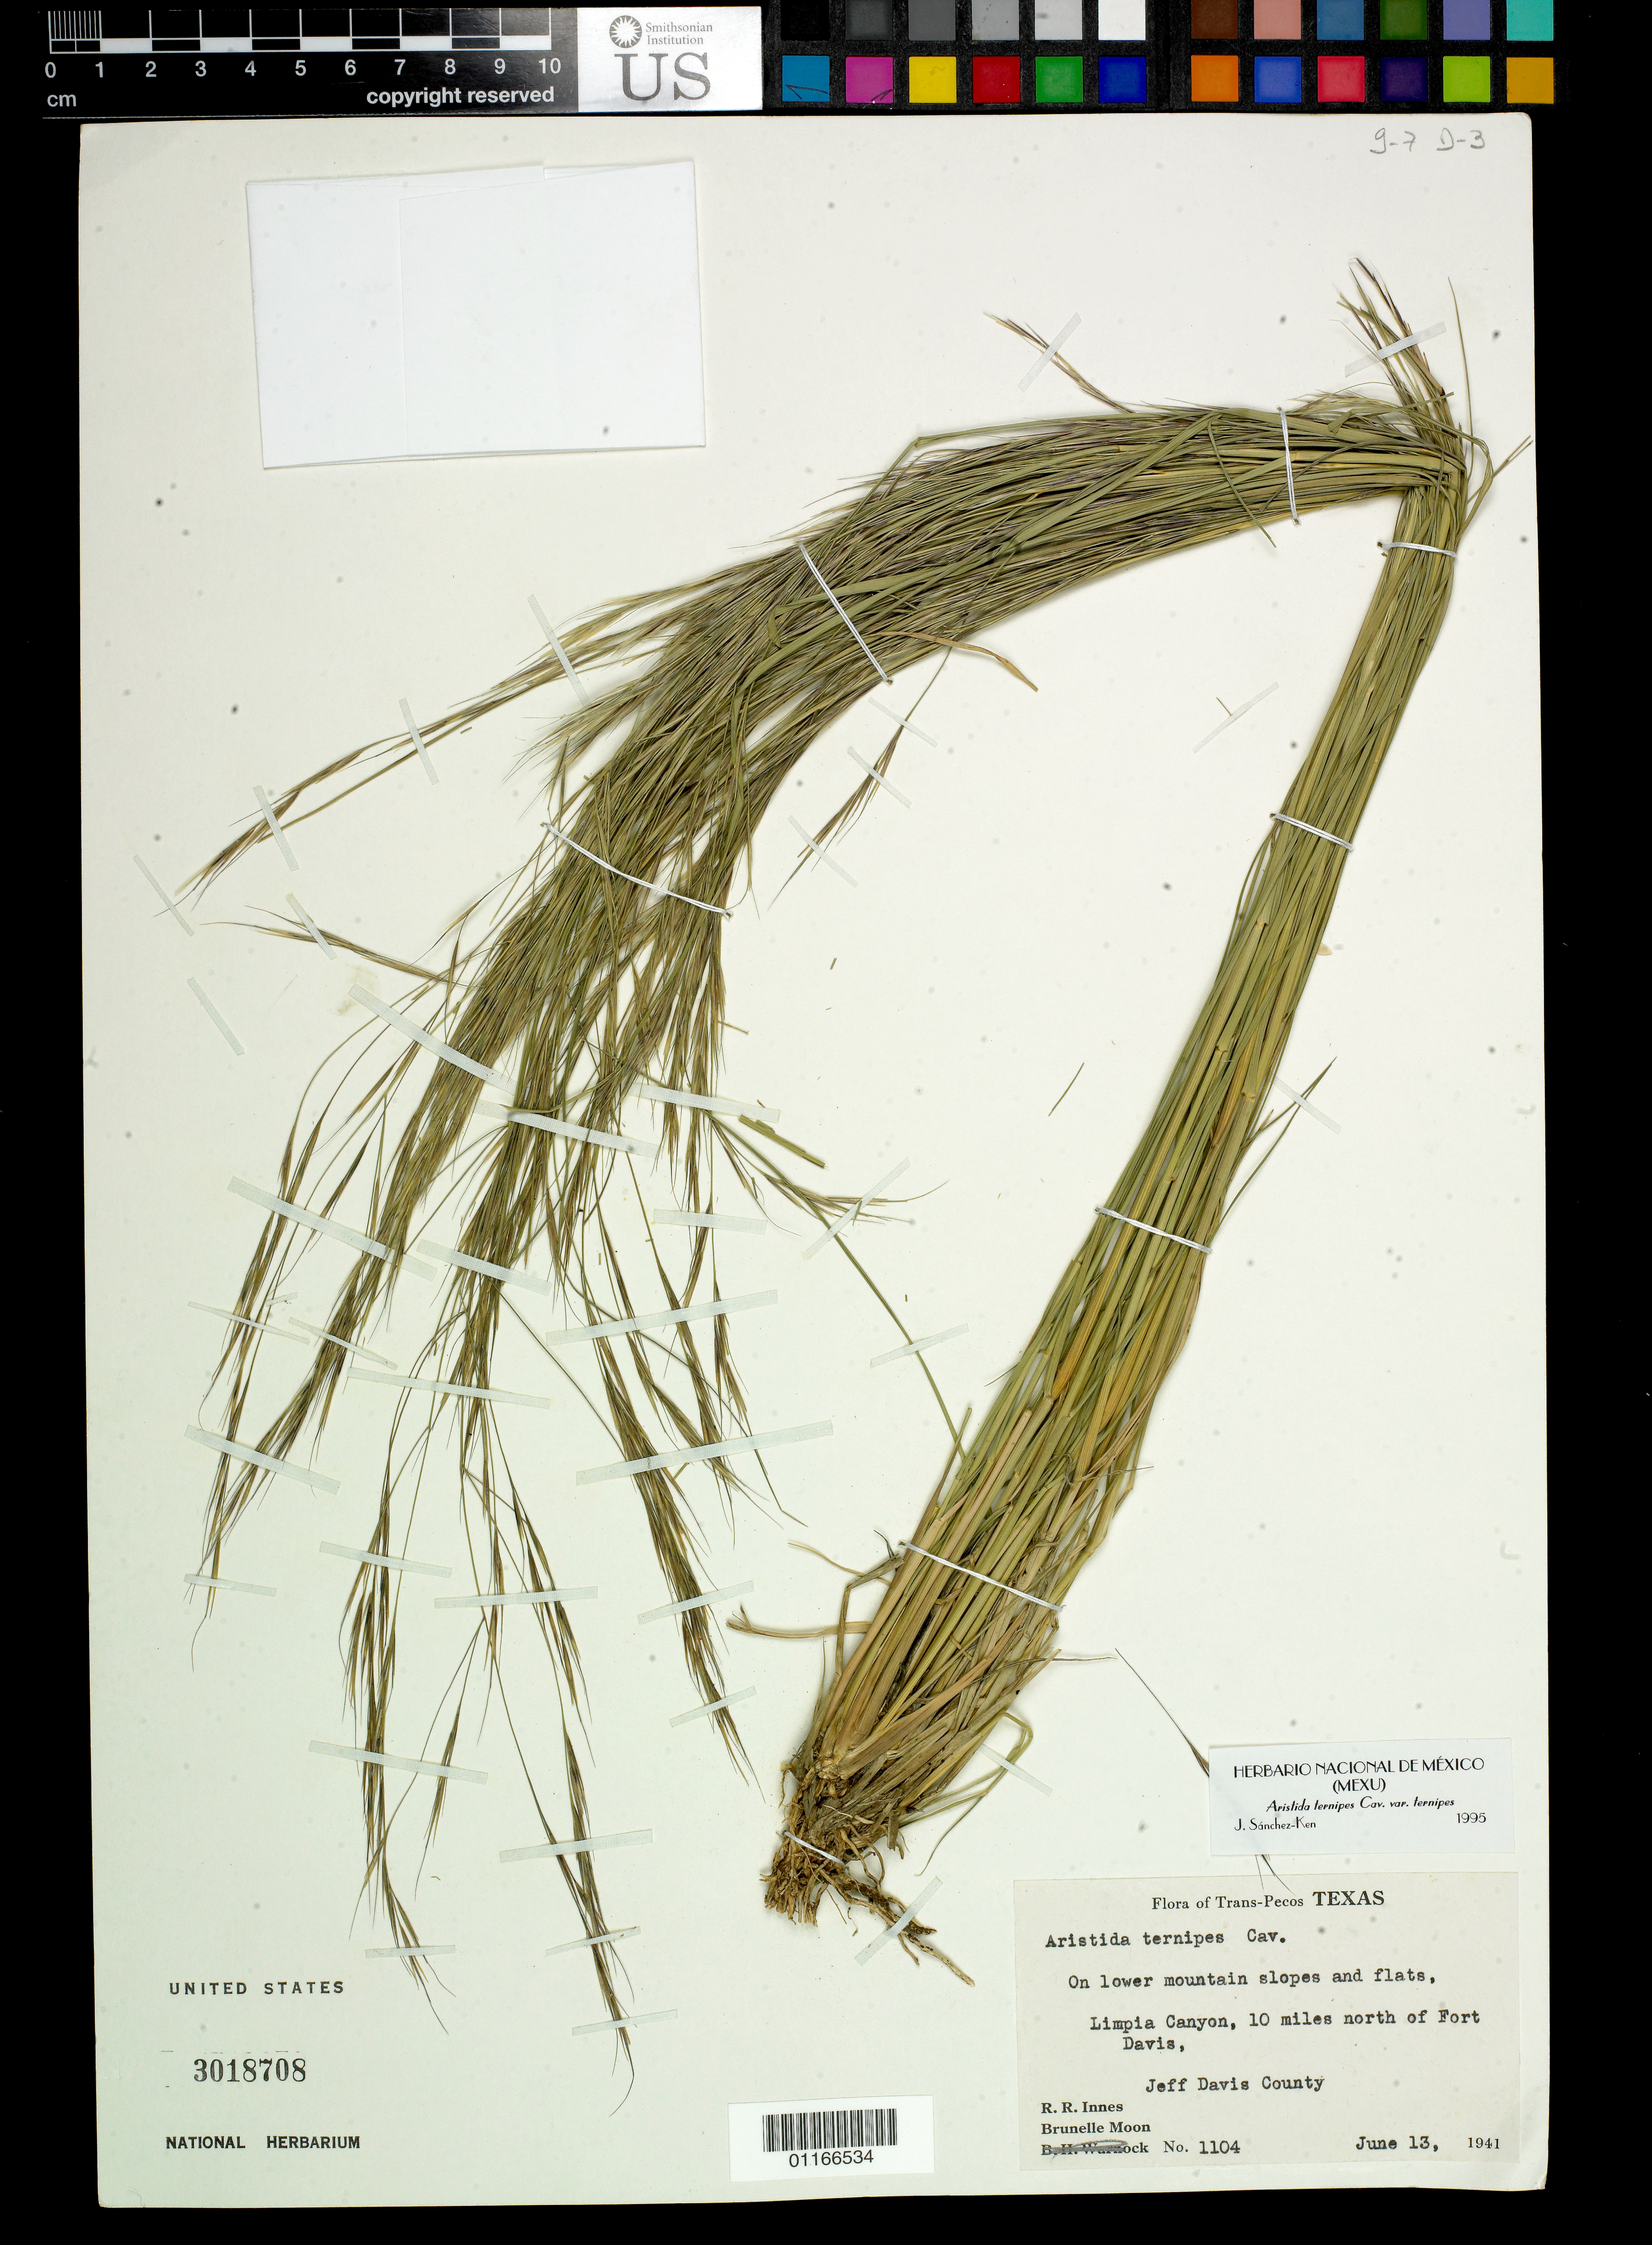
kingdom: Plantae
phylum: Tracheophyta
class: Liliopsida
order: Poales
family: Poaceae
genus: Aristida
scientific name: Aristida ternipes var. ternipes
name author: Cav.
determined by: Sánchez-Ken, J. G.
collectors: R. Rose-Innes & B. Moon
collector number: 1104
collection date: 1941-06-13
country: United States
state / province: Texas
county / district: Jeff Davis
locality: Limpia Canyon, 10 miles north of Fort Davis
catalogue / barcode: US 3018708